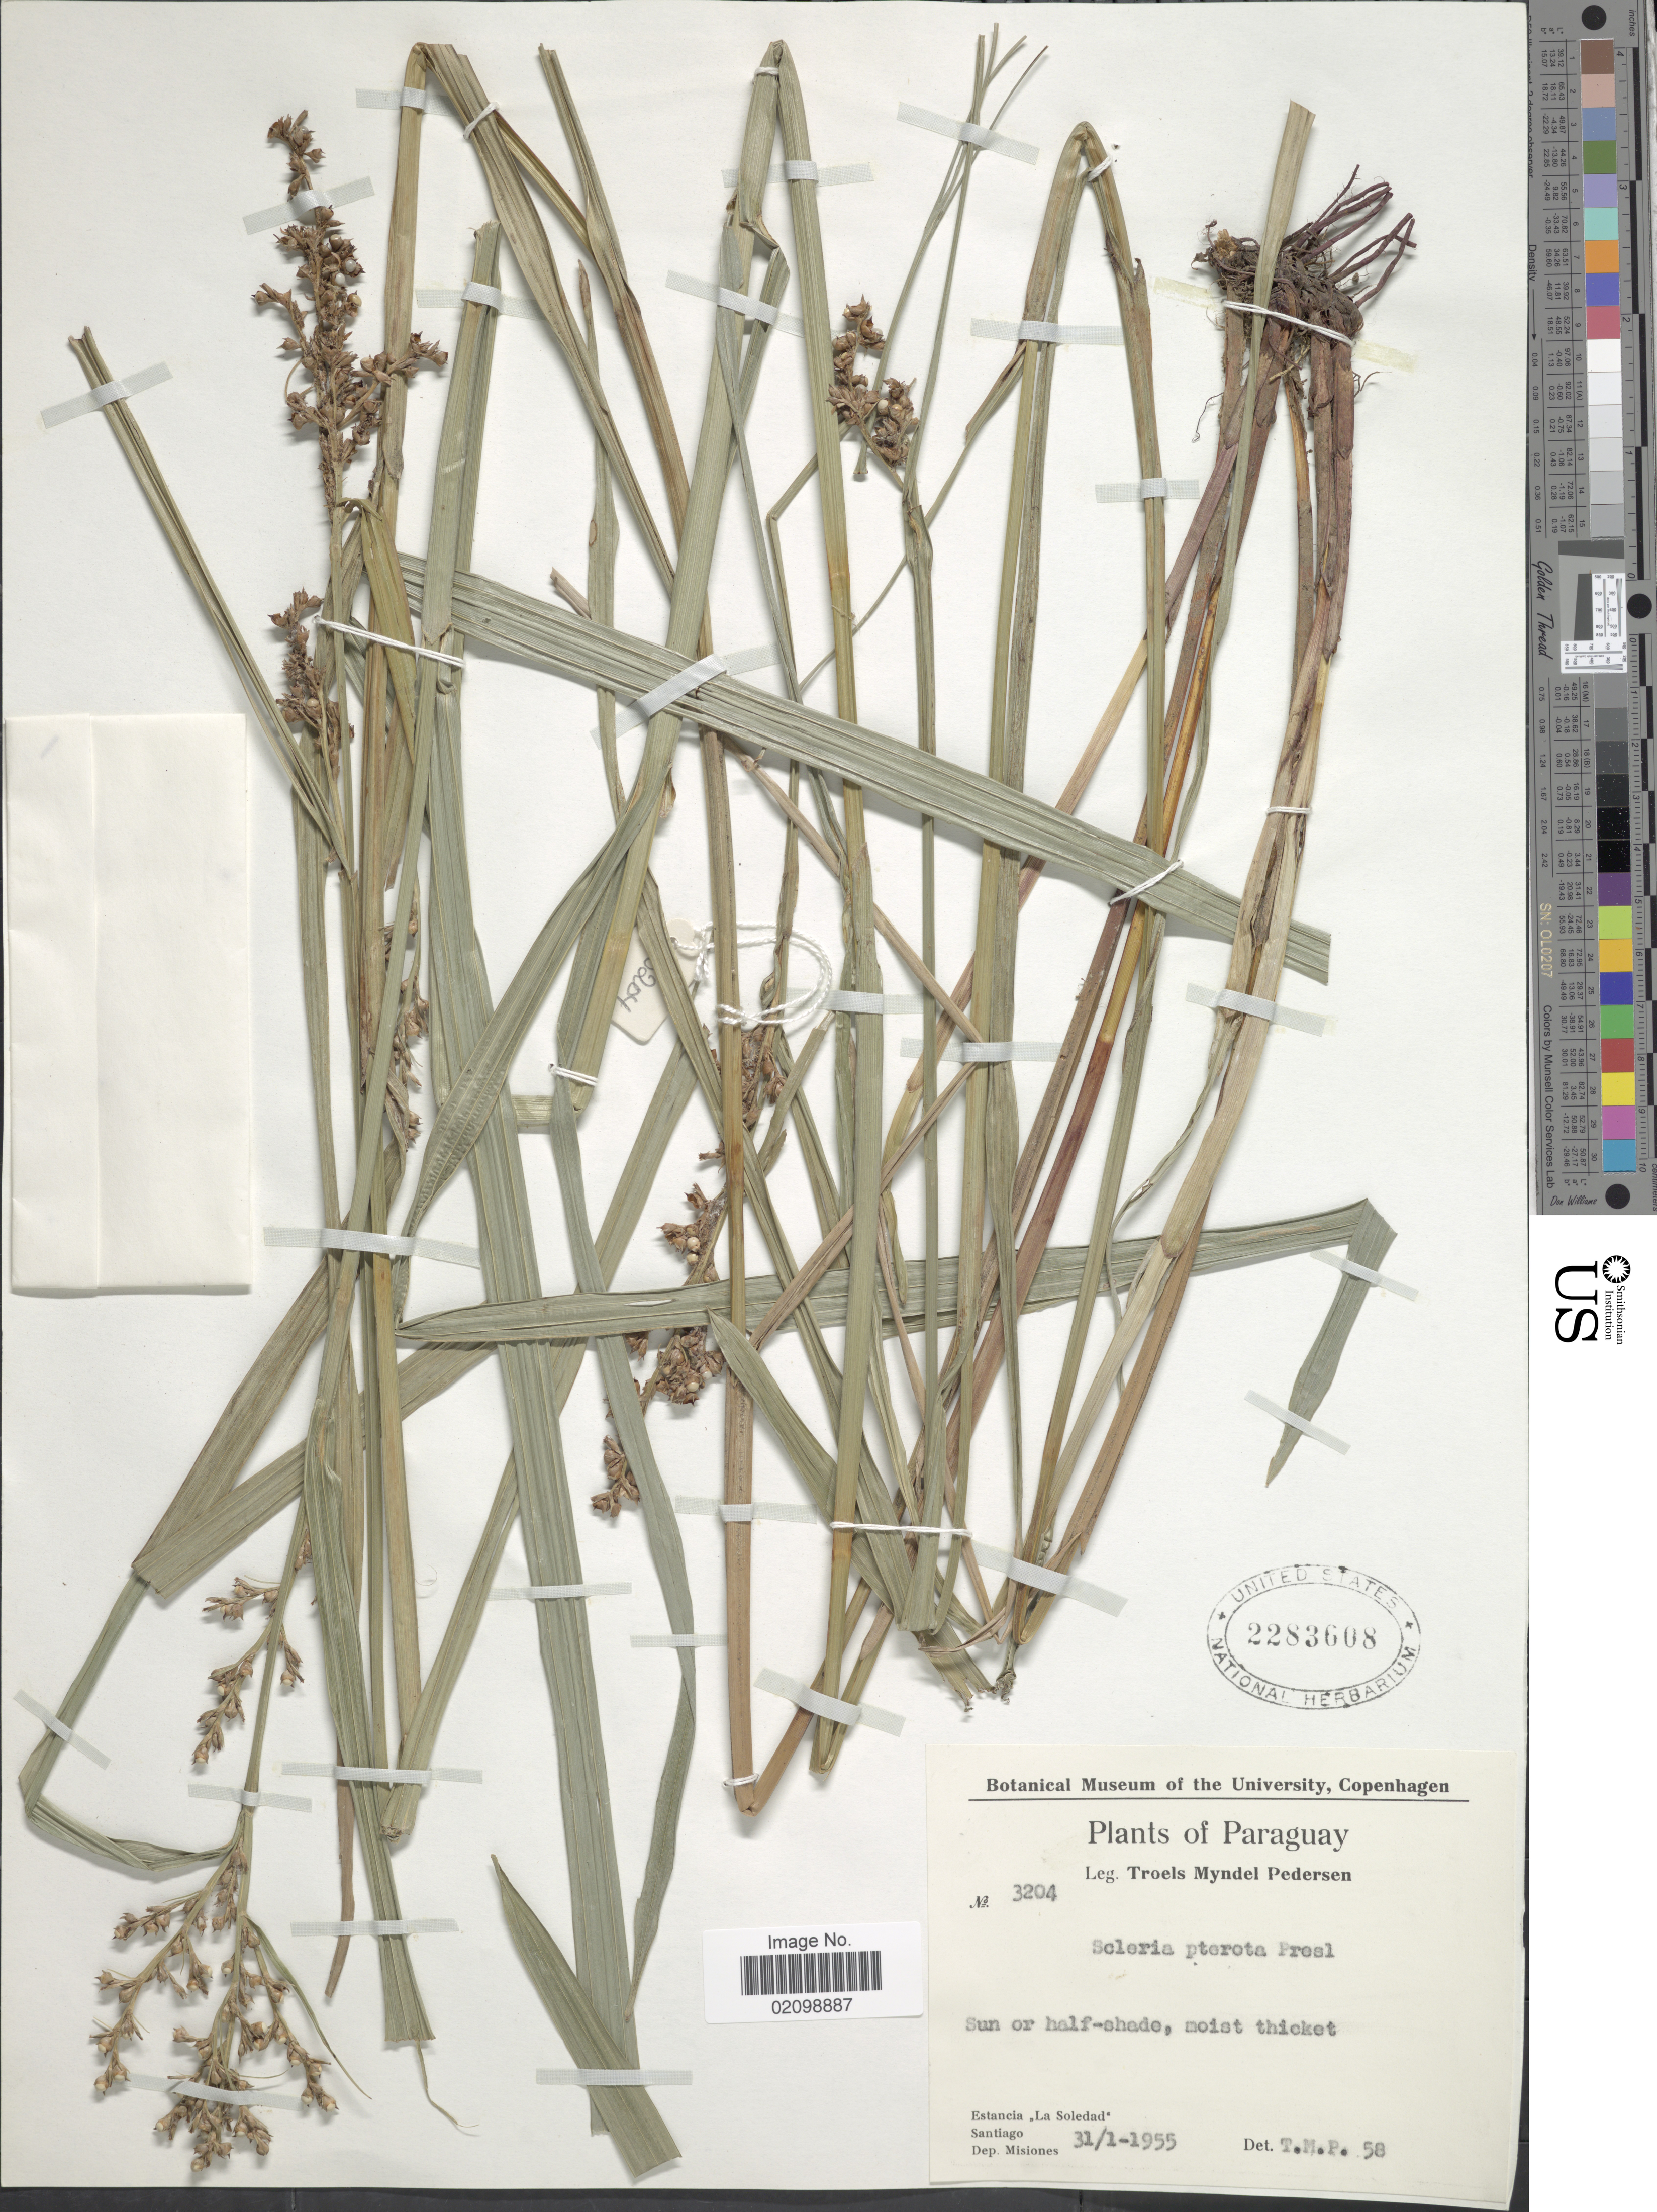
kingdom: Plantae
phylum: Tracheophyta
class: Liliopsida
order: Poales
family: Cyperaceae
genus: Scleria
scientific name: Scleria gaertneri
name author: Raddi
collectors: T. Pederson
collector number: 3204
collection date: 1955-01-31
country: Paraguay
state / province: Misiones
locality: Moist thicket, Estancia La Soledad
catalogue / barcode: US 2283608